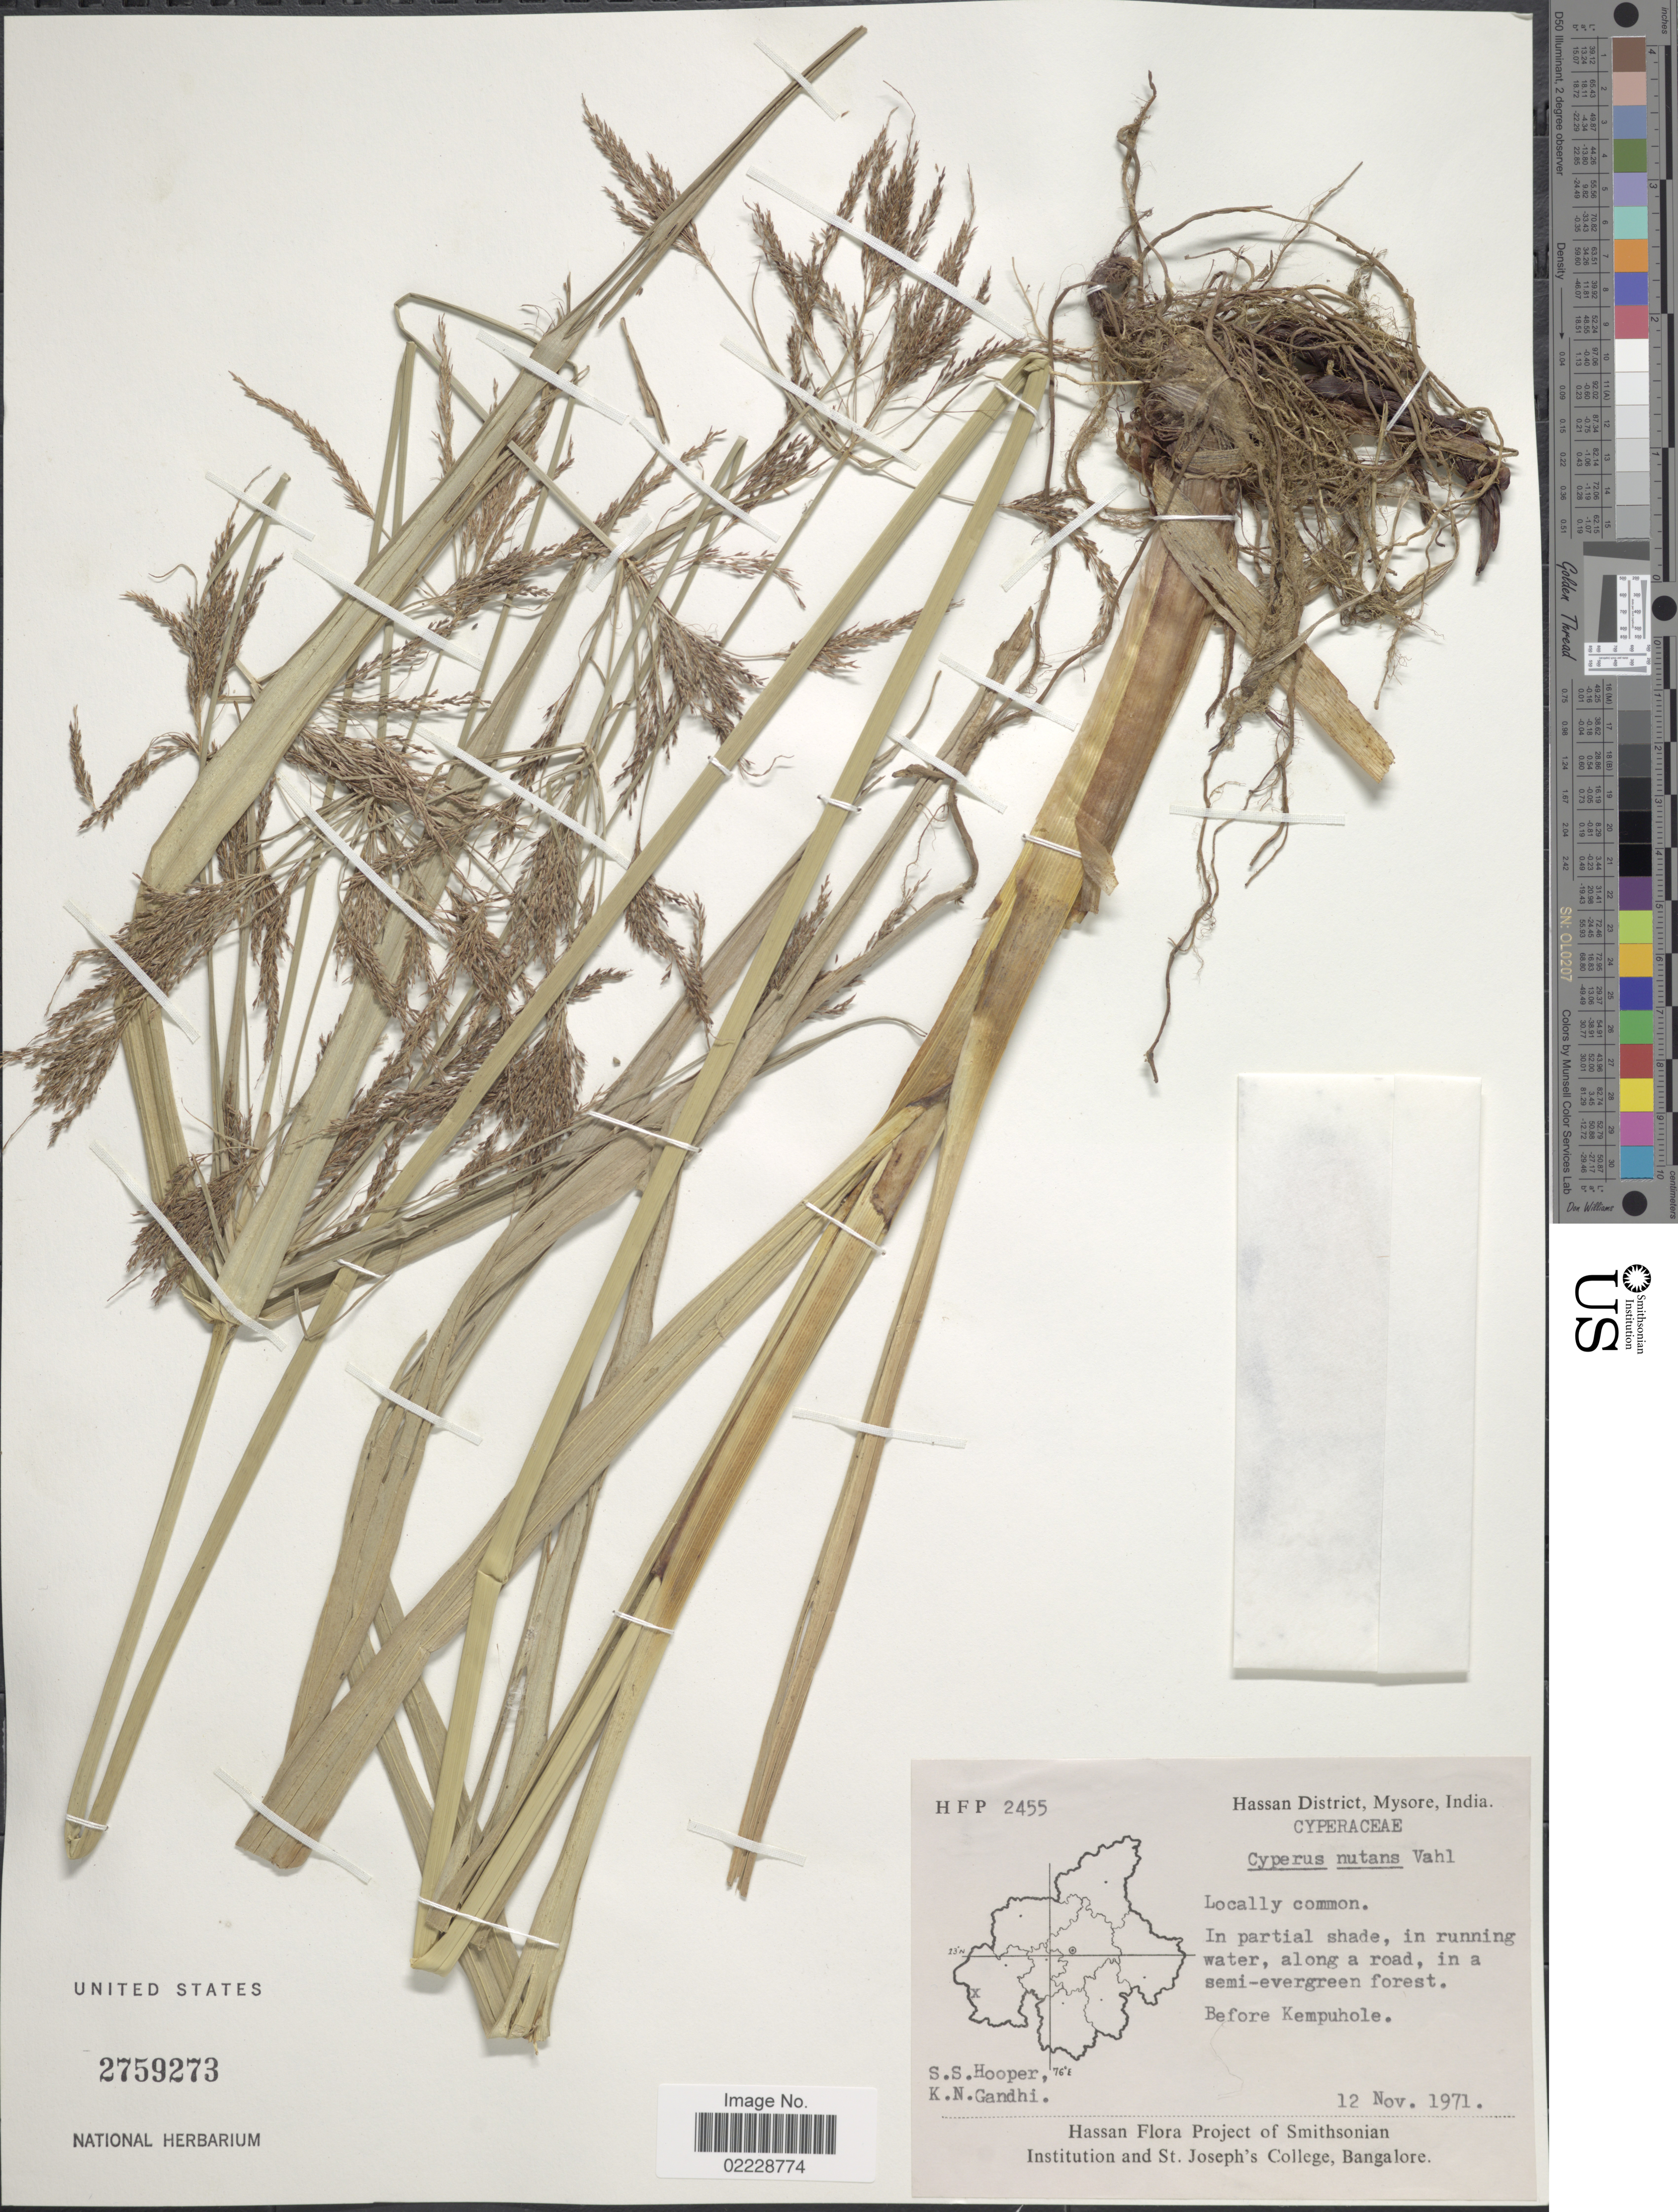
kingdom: Plantae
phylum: Tracheophyta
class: Liliopsida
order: Poales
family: Cyperaceae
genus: Cyperus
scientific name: Cyperus nutans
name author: Vahl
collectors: S. S. Hooper & K. N. Gandhi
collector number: HFP 2455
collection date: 1971-11-12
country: India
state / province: Karnataka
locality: Hassan District, Mysore, Before Kempuhole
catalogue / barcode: US 2759273